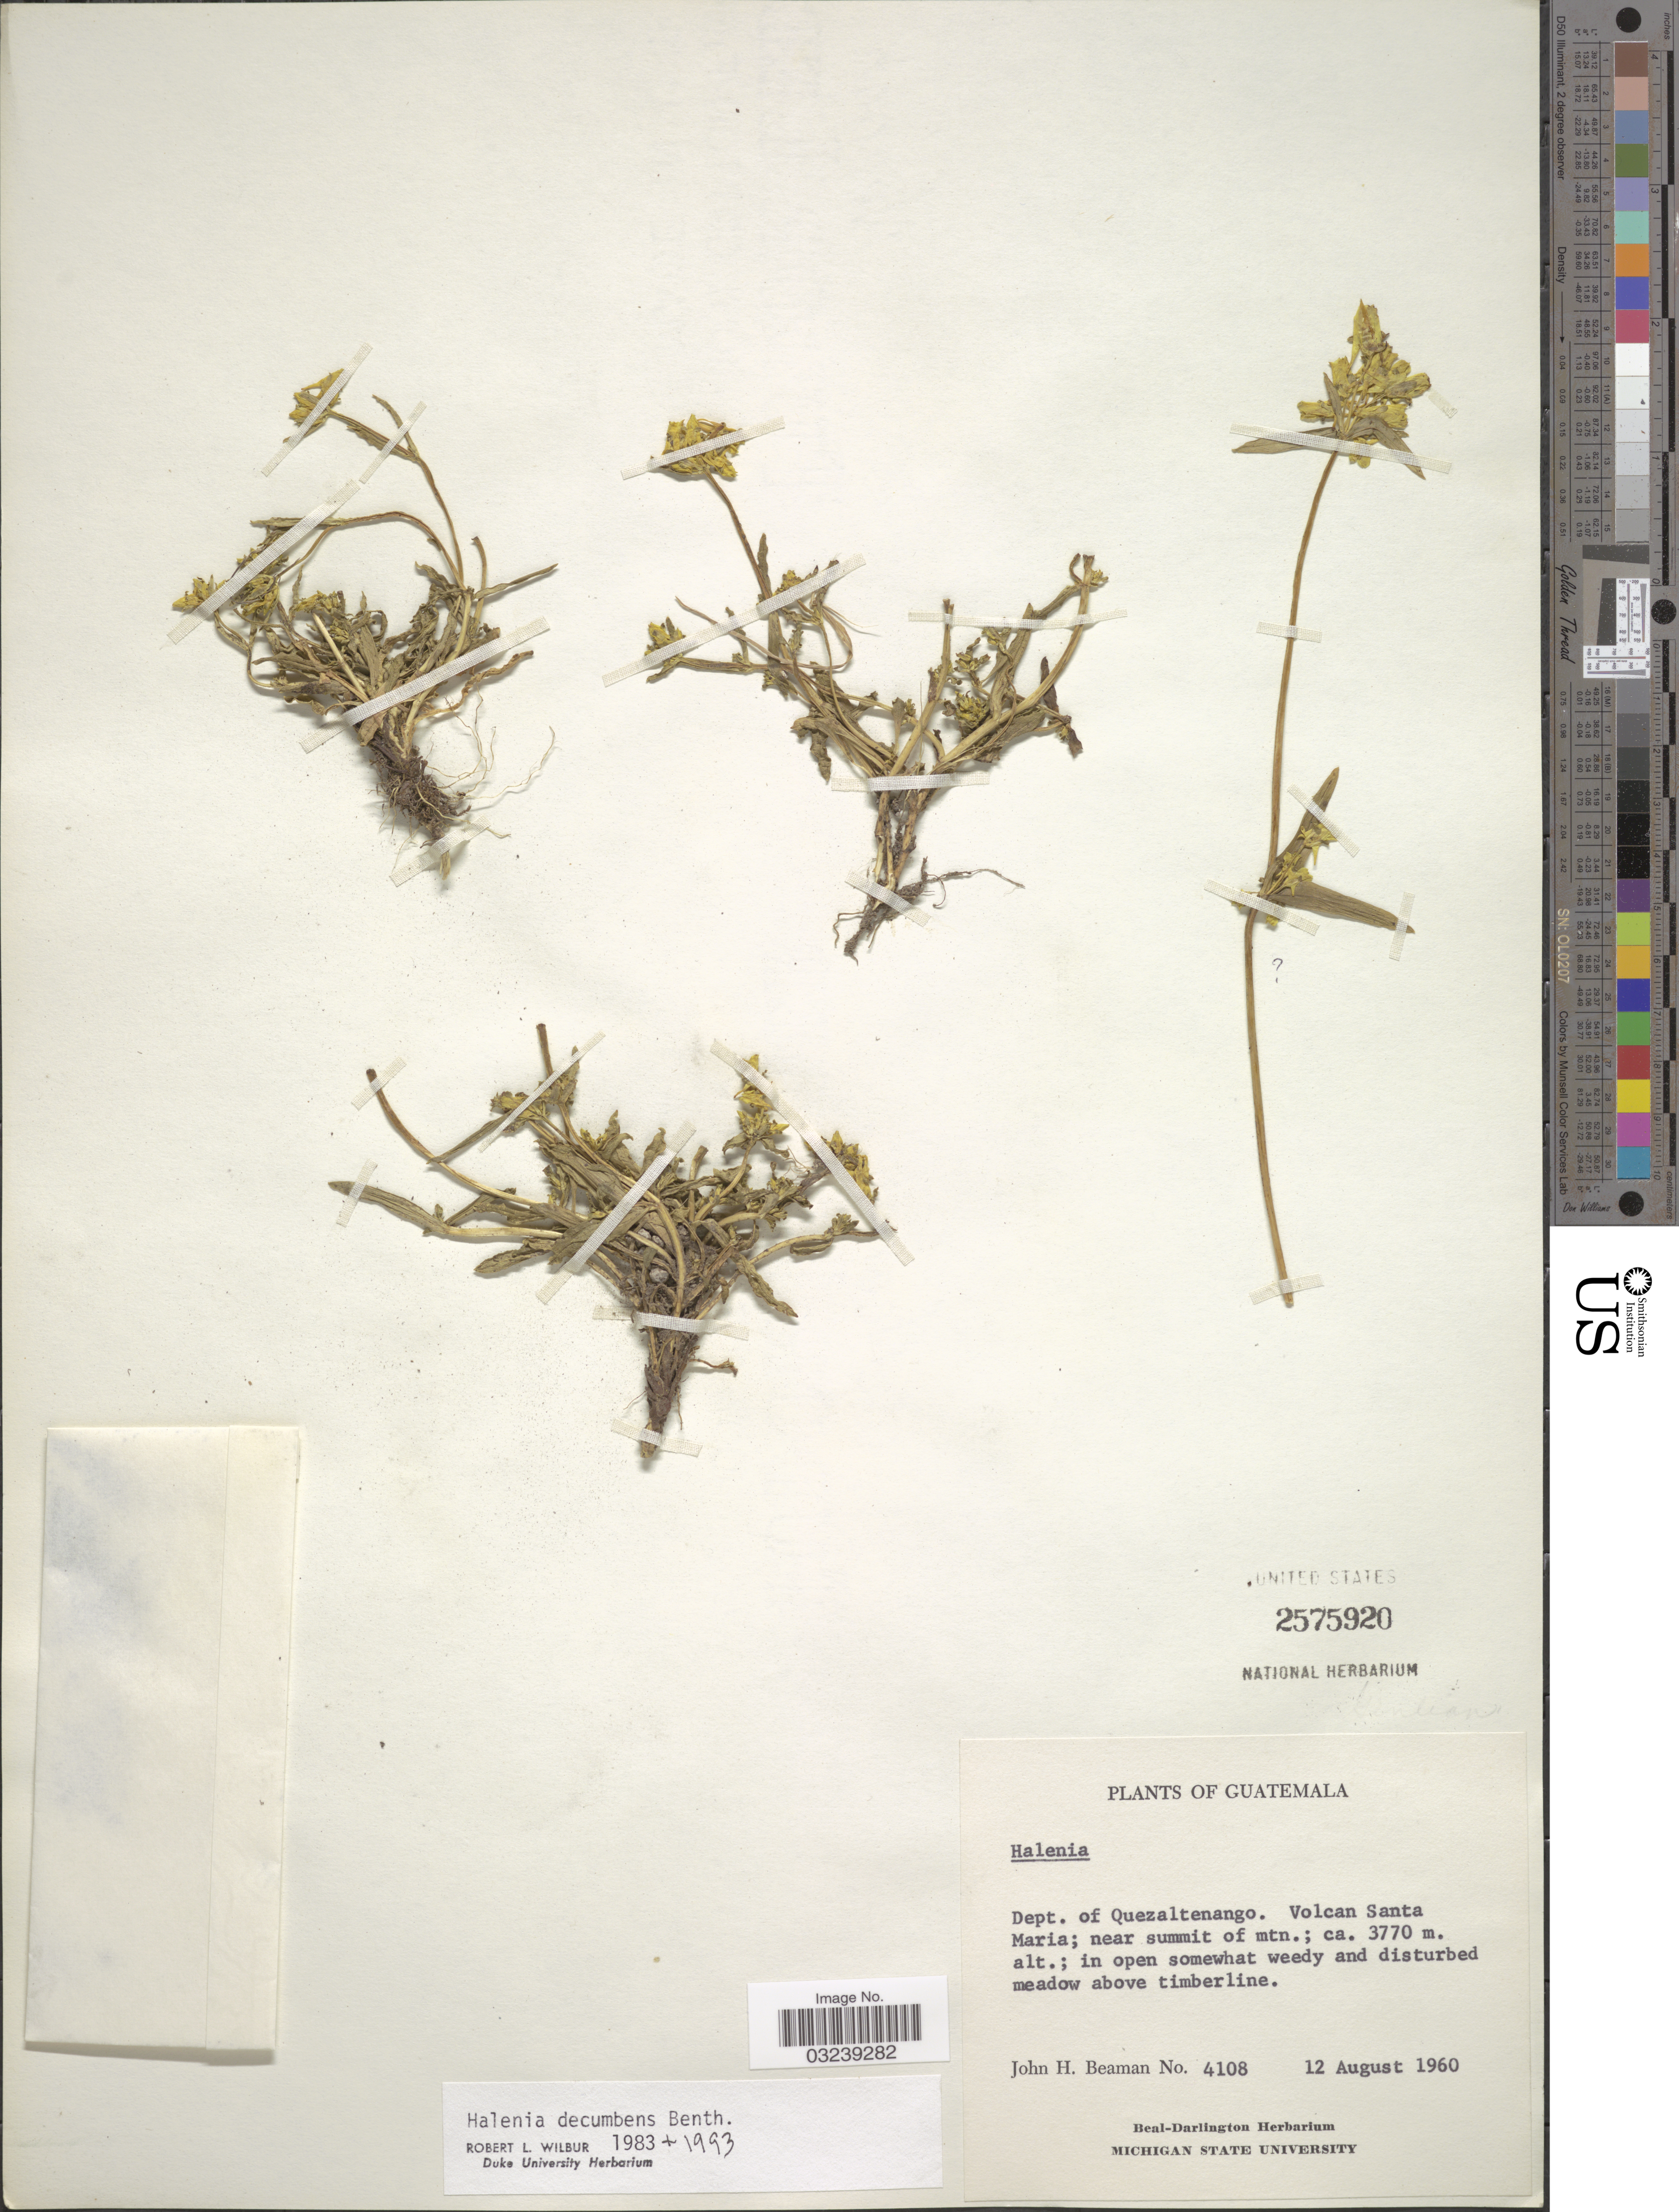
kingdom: Plantae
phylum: Tracheophyta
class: Magnoliopsida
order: Gentianales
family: Gentianaceae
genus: Halenia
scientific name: Halenia decumbens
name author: Benth.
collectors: J. H. Beaman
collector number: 4108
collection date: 1960-08-12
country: Guatemala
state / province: Quetzaltenango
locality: Dept. of Quezaltenango. Volcan Santa Maria; near summit of mtn.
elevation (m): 3770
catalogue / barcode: US 2575920